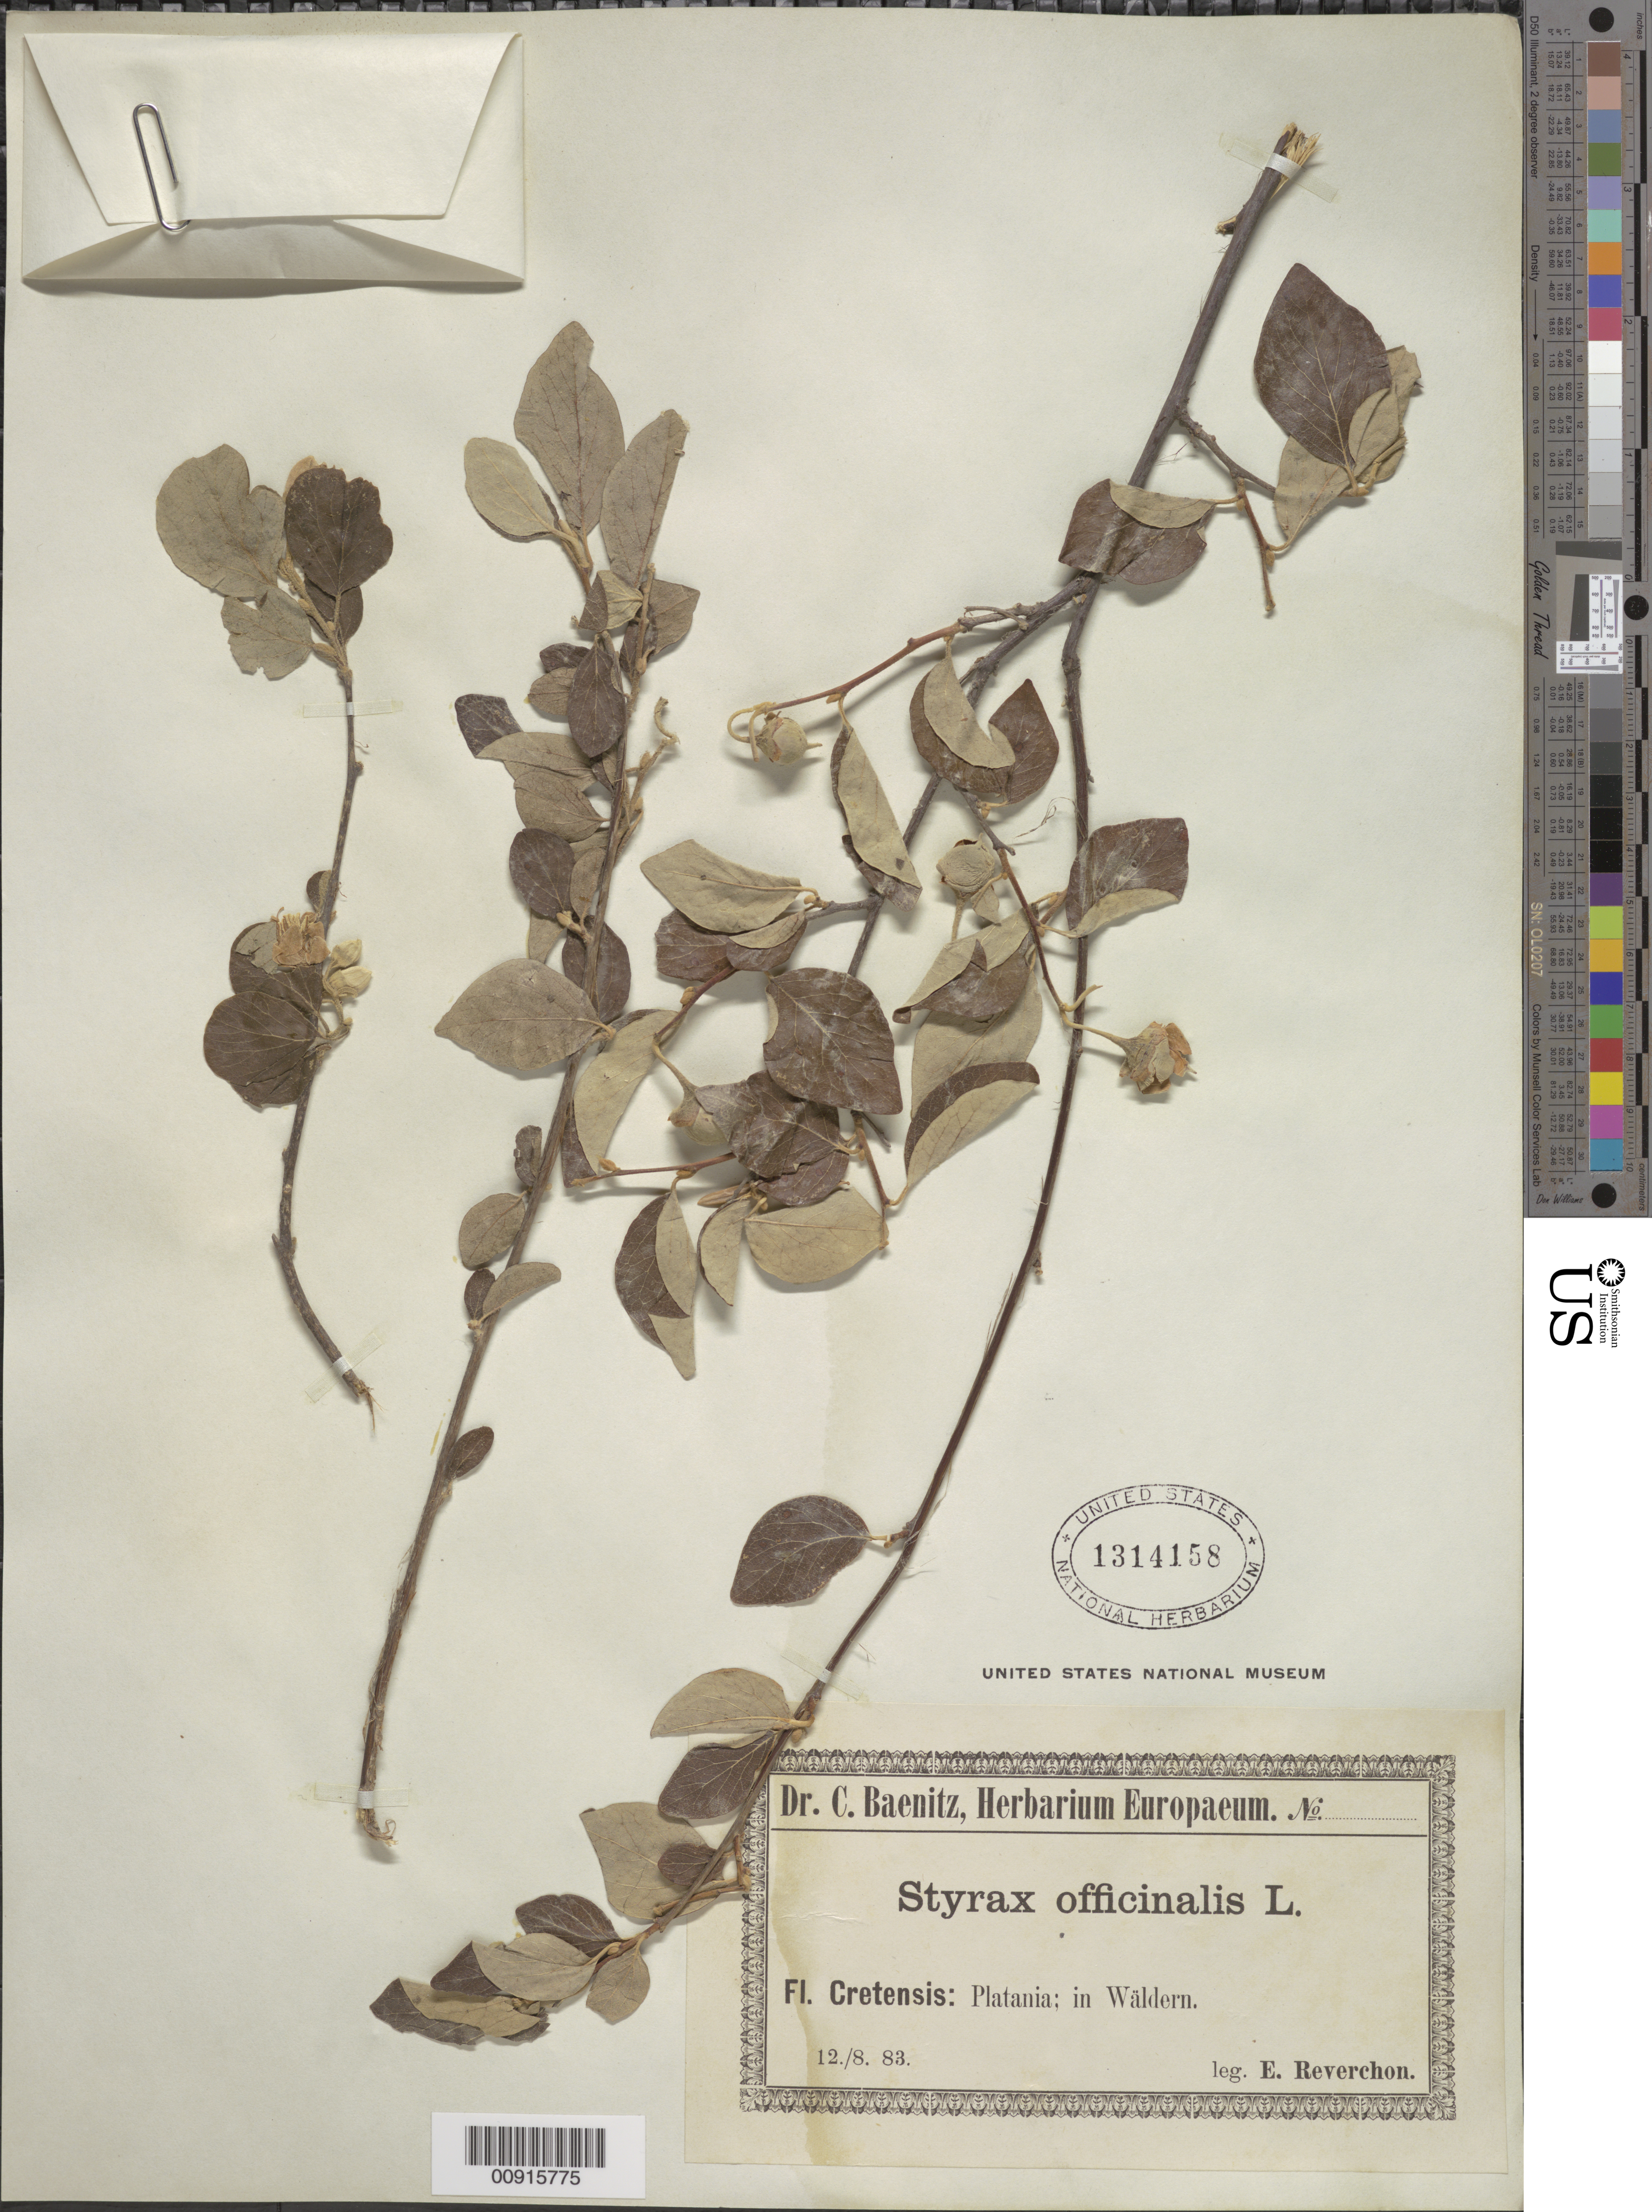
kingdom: Plantae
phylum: Tracheophyta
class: Magnoliopsida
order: Ericales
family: Styracaceae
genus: Styrax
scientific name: Styrax officinalis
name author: L.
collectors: E. Reverchon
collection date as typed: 12 Aug 1883 or 08 Dec 1883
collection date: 1883-08-12 or 1883-12-08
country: Italy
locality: Fl. Cretensis: Platania; in Wäldern.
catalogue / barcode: US 1314158